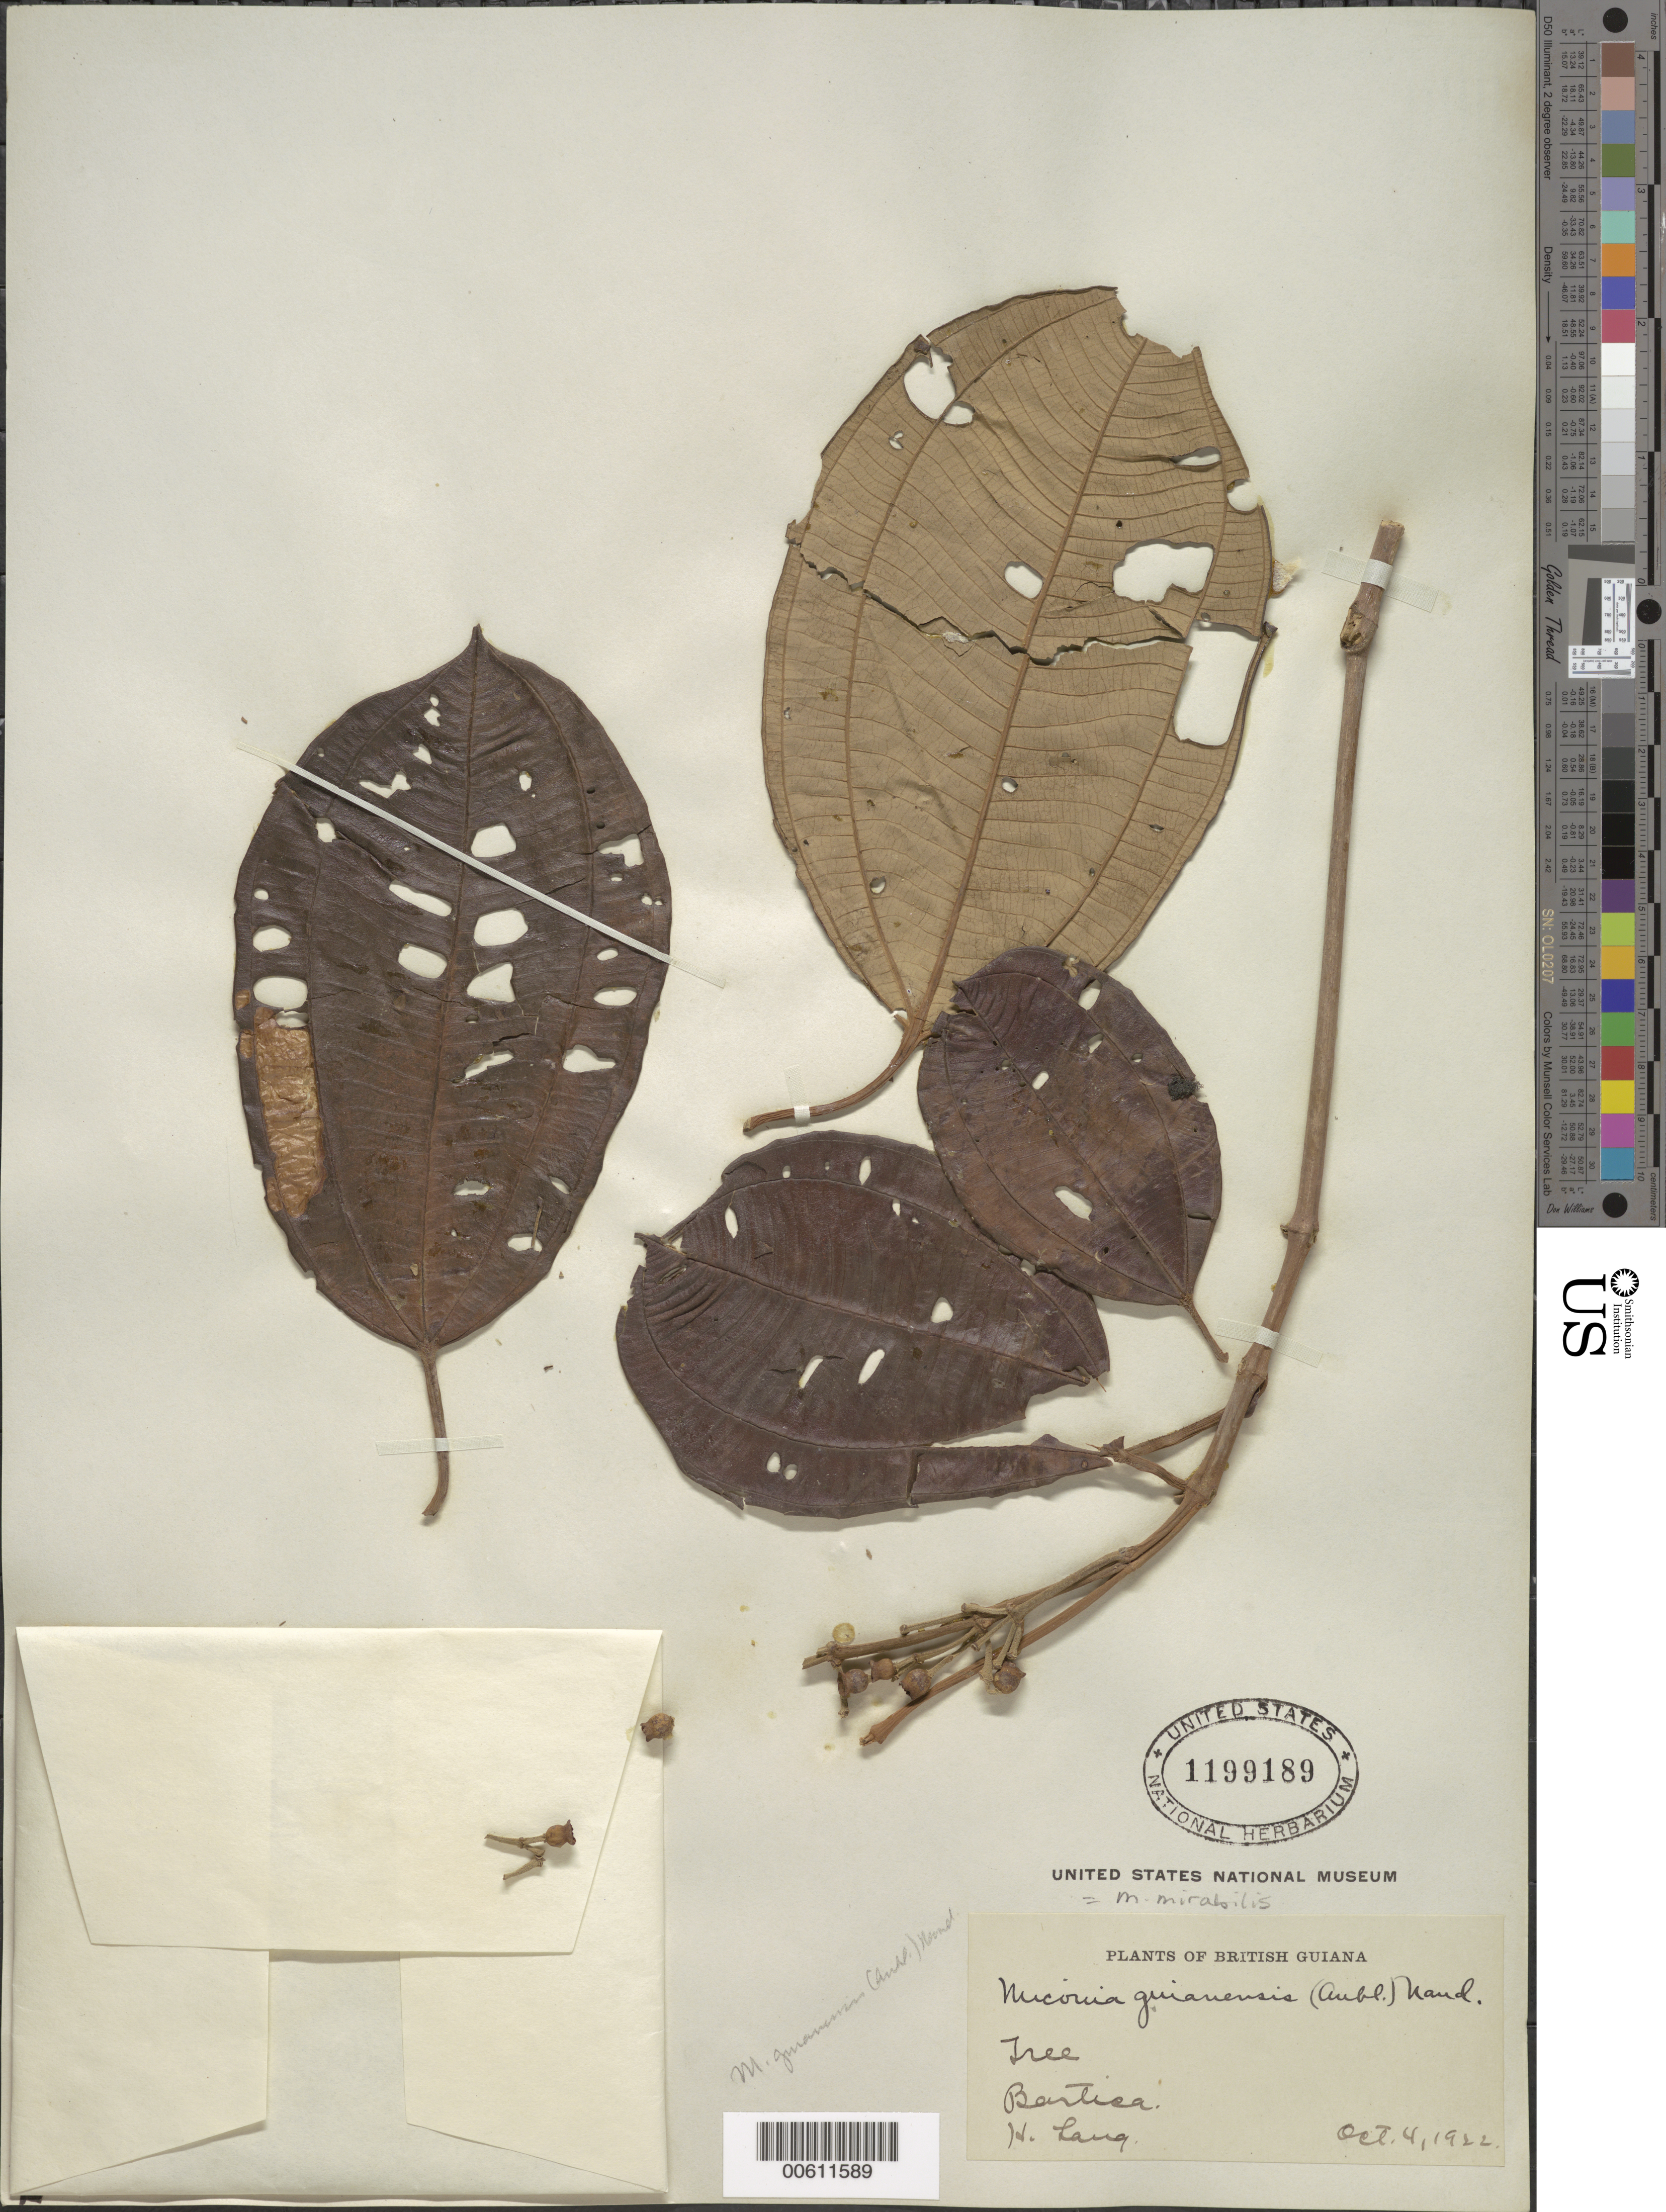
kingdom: Plantae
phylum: Tracheophyta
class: Magnoliopsida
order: Myrtales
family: Melastomataceae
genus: Miconia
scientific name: Miconia mirabilis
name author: (Aubl.) L.O. Williams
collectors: H. Lang & A. Persaud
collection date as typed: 4-Oct-22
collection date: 1922-10-04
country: Guyana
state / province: Cuyuni-Mazaruni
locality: Bartica, Essequibo R.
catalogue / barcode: US 1199189